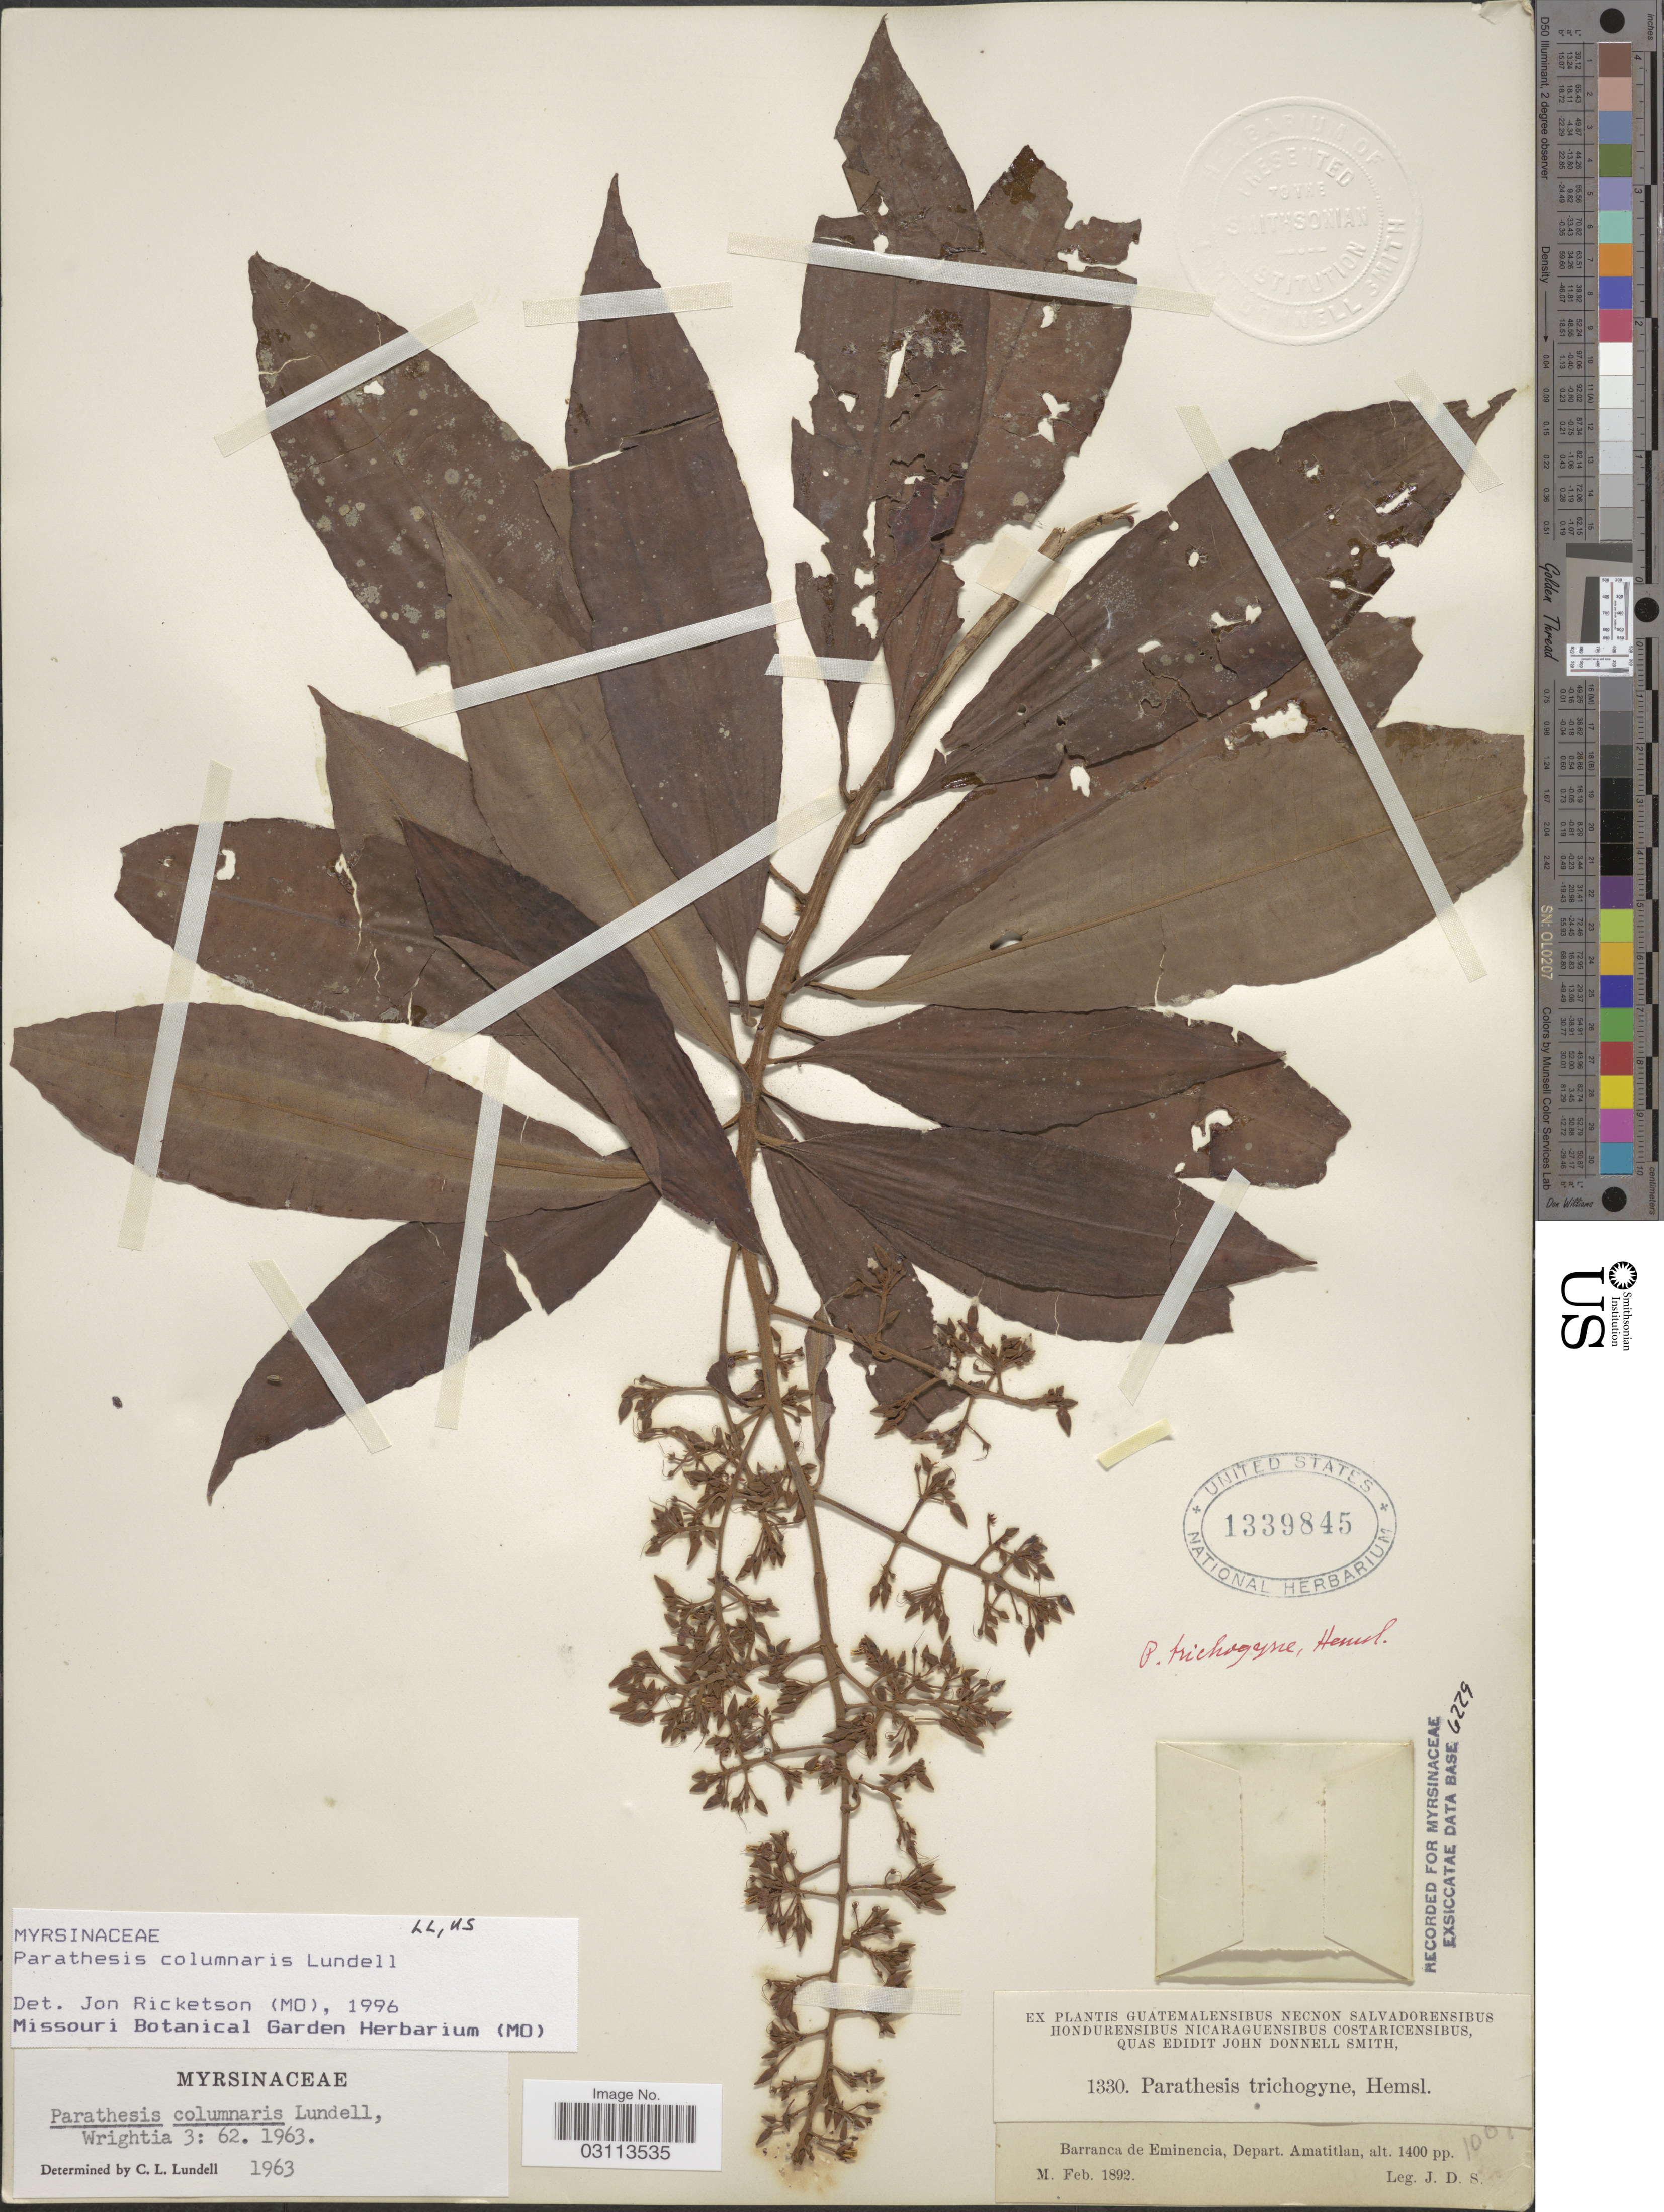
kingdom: Plantae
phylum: Tracheophyta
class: Magnoliopsida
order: Ericales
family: Primulaceae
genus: Parathesis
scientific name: Parathesis sp.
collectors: J. Donnell Smith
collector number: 1330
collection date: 1892-02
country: Guatemala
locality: Barranca de Eminencia, Depart. Amatitlan.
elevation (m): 427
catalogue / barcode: US 1339845